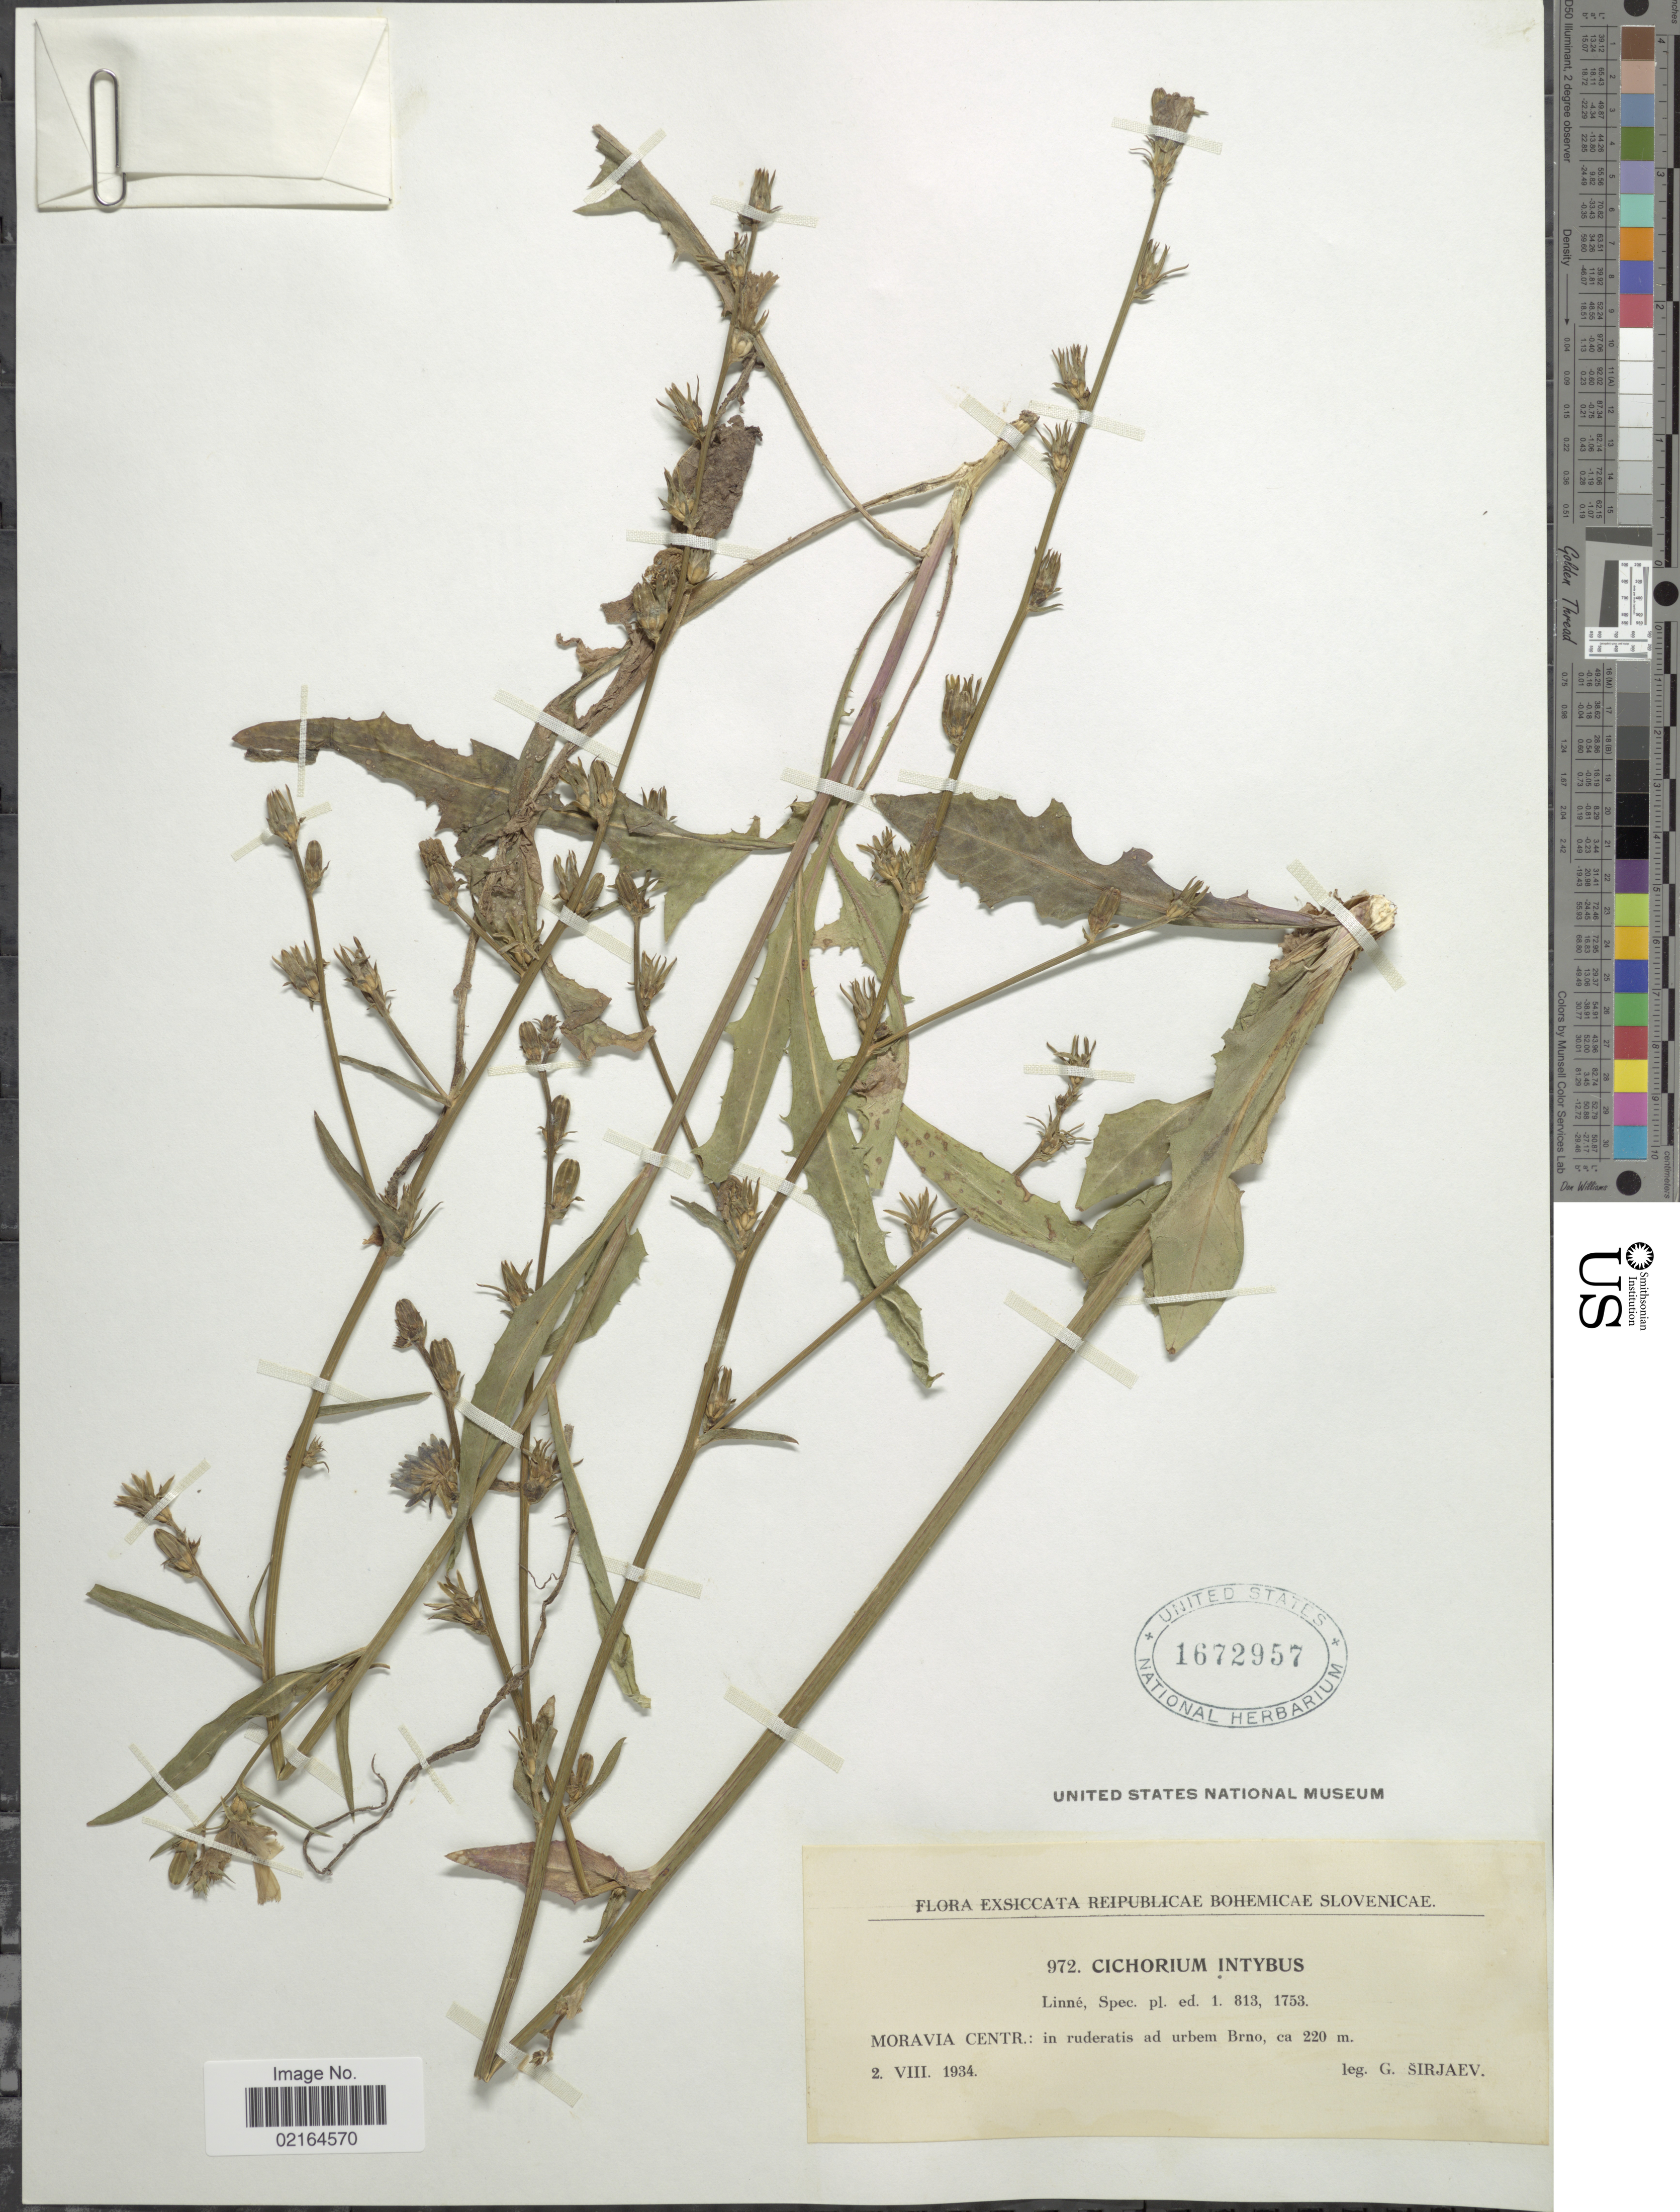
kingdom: Plantae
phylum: Tracheophyta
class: Magnoliopsida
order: Asterales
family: Asteraceae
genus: Cichorium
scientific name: Cichorium intybus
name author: L.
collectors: G. Širjaev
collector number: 972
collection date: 1934-08-02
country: Czechia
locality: Moravia Centr.: in ruderatis ad urbem Brno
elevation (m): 220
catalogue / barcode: US 1672957